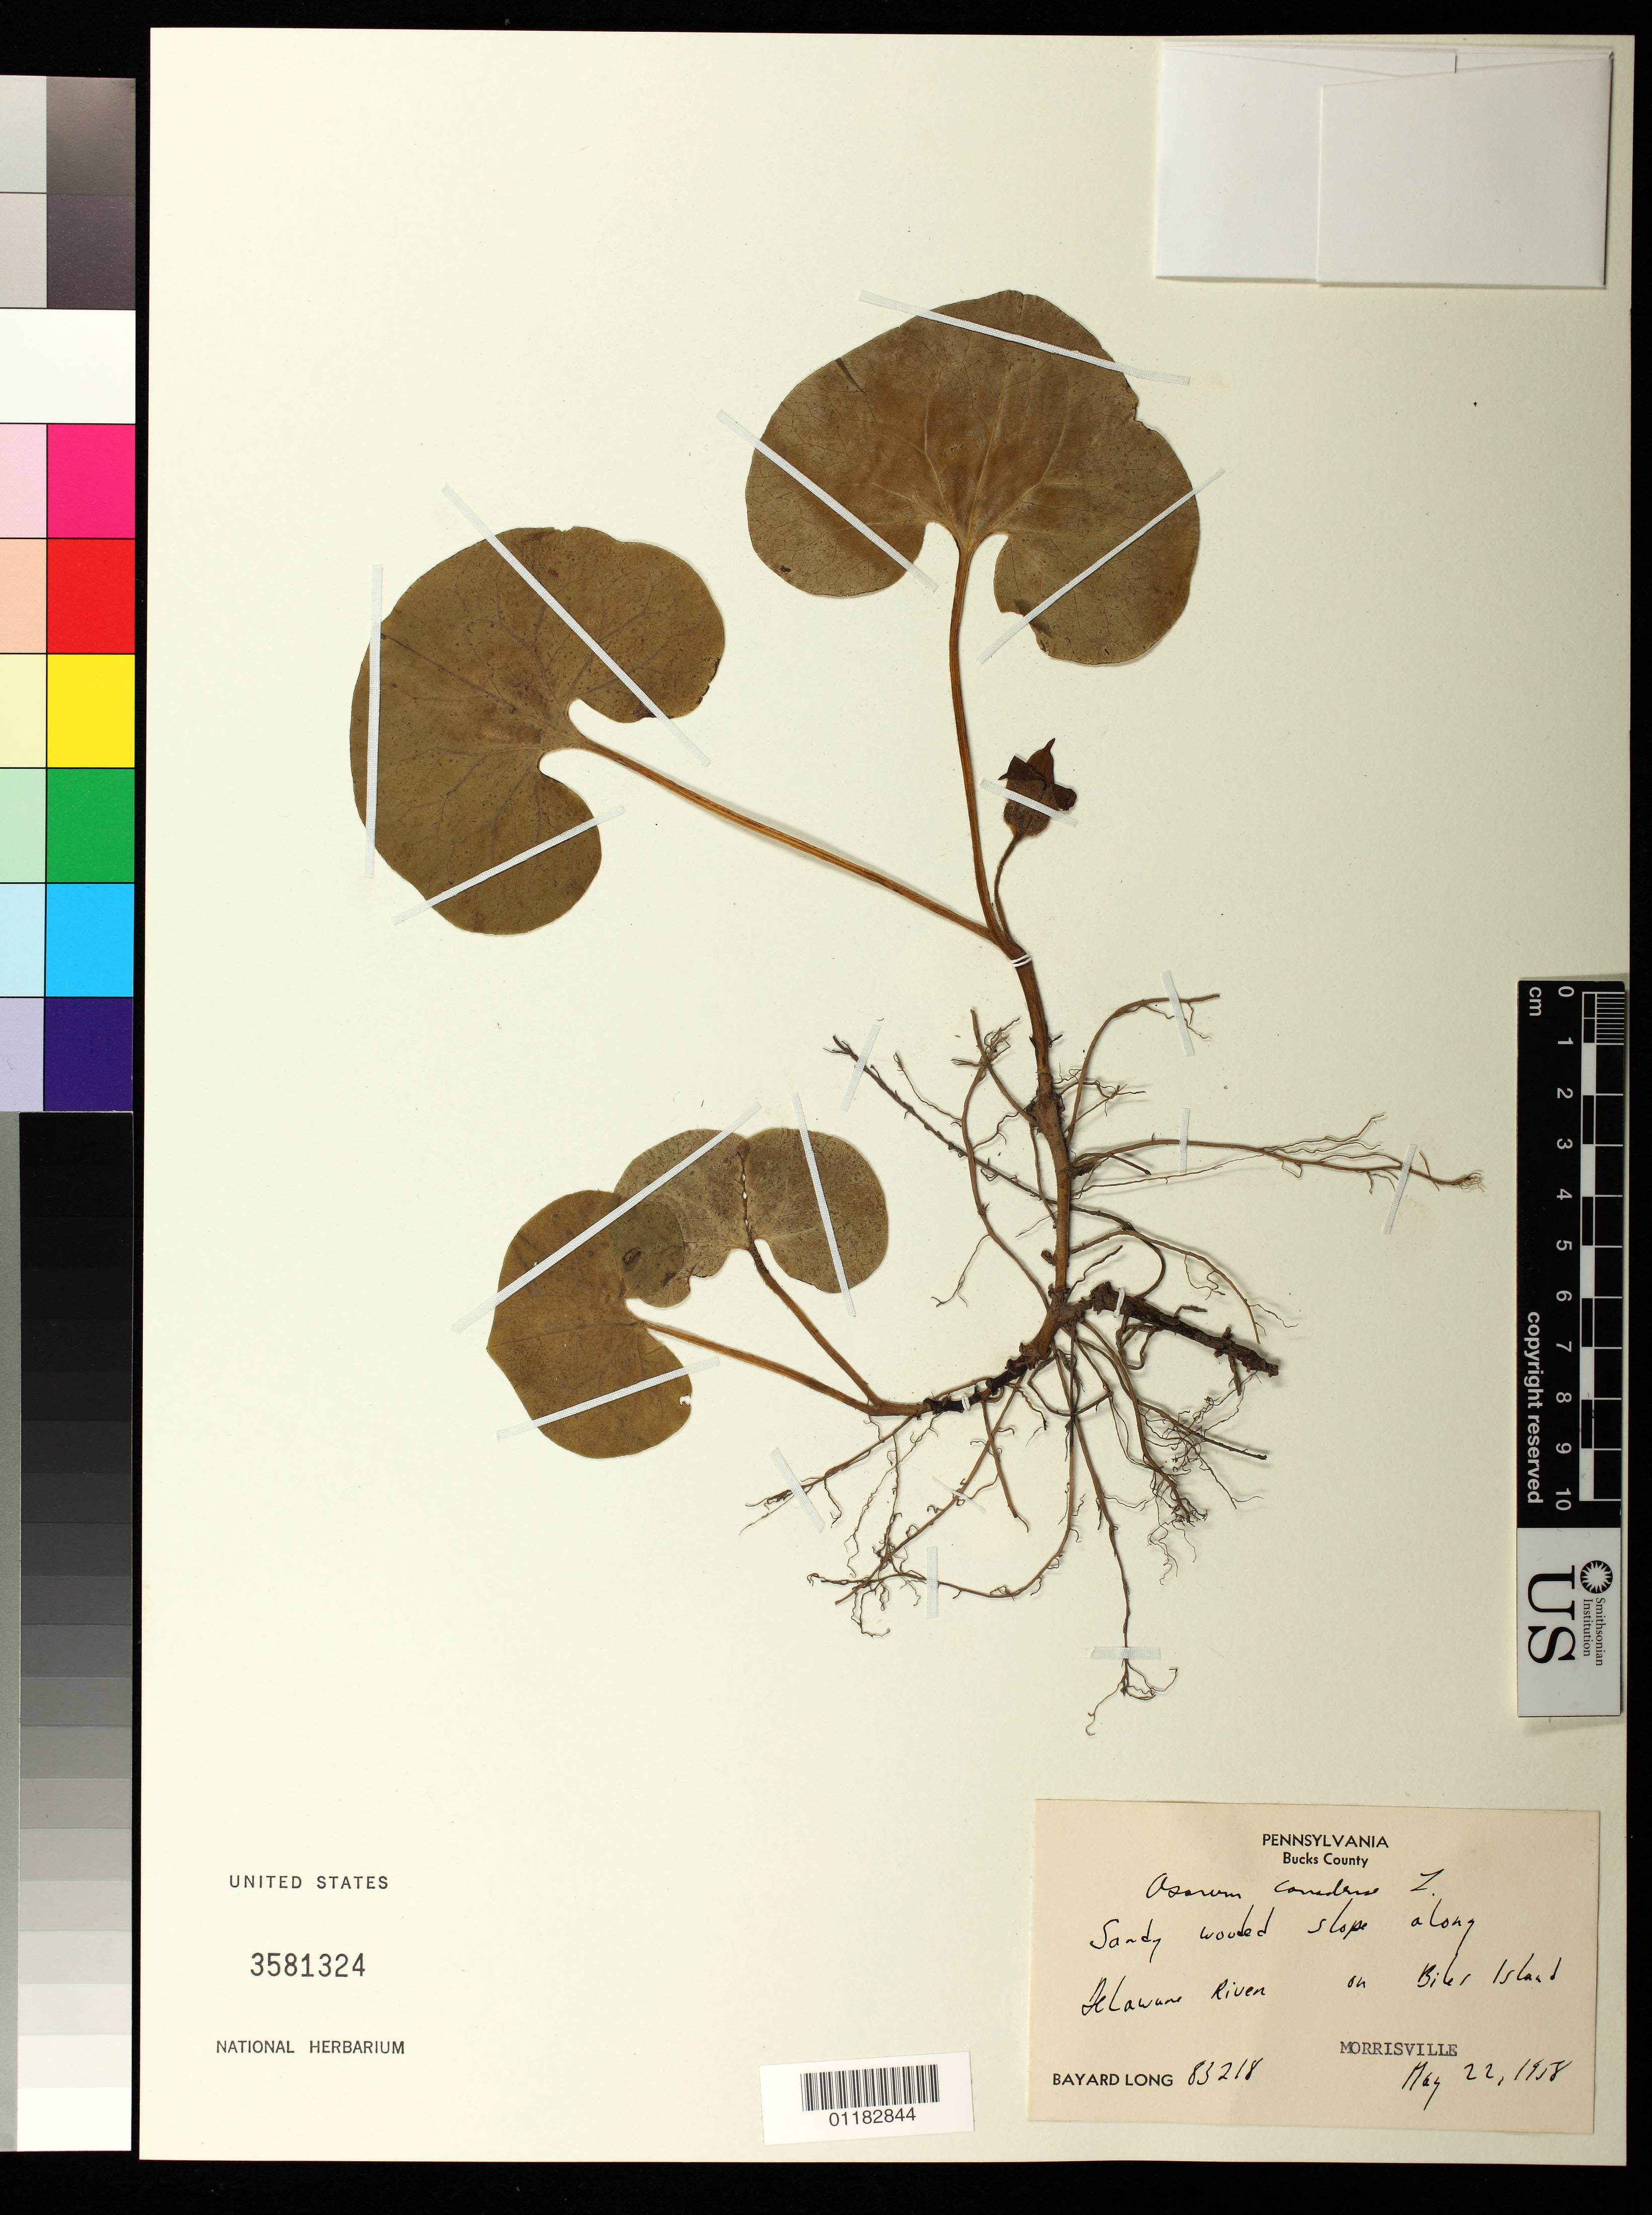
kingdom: Plantae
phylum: Tracheophyta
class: Magnoliopsida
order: Piperales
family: Aristolochiaceae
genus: Asarum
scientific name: Asarum canadense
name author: L.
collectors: B. H. Long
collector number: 83218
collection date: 1958-05-22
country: United States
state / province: Pennsylvania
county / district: Bucks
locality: Bucks County: Sandy wooded slope along Delaware River on Biles Island. Morrisville.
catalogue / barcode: US 3581324